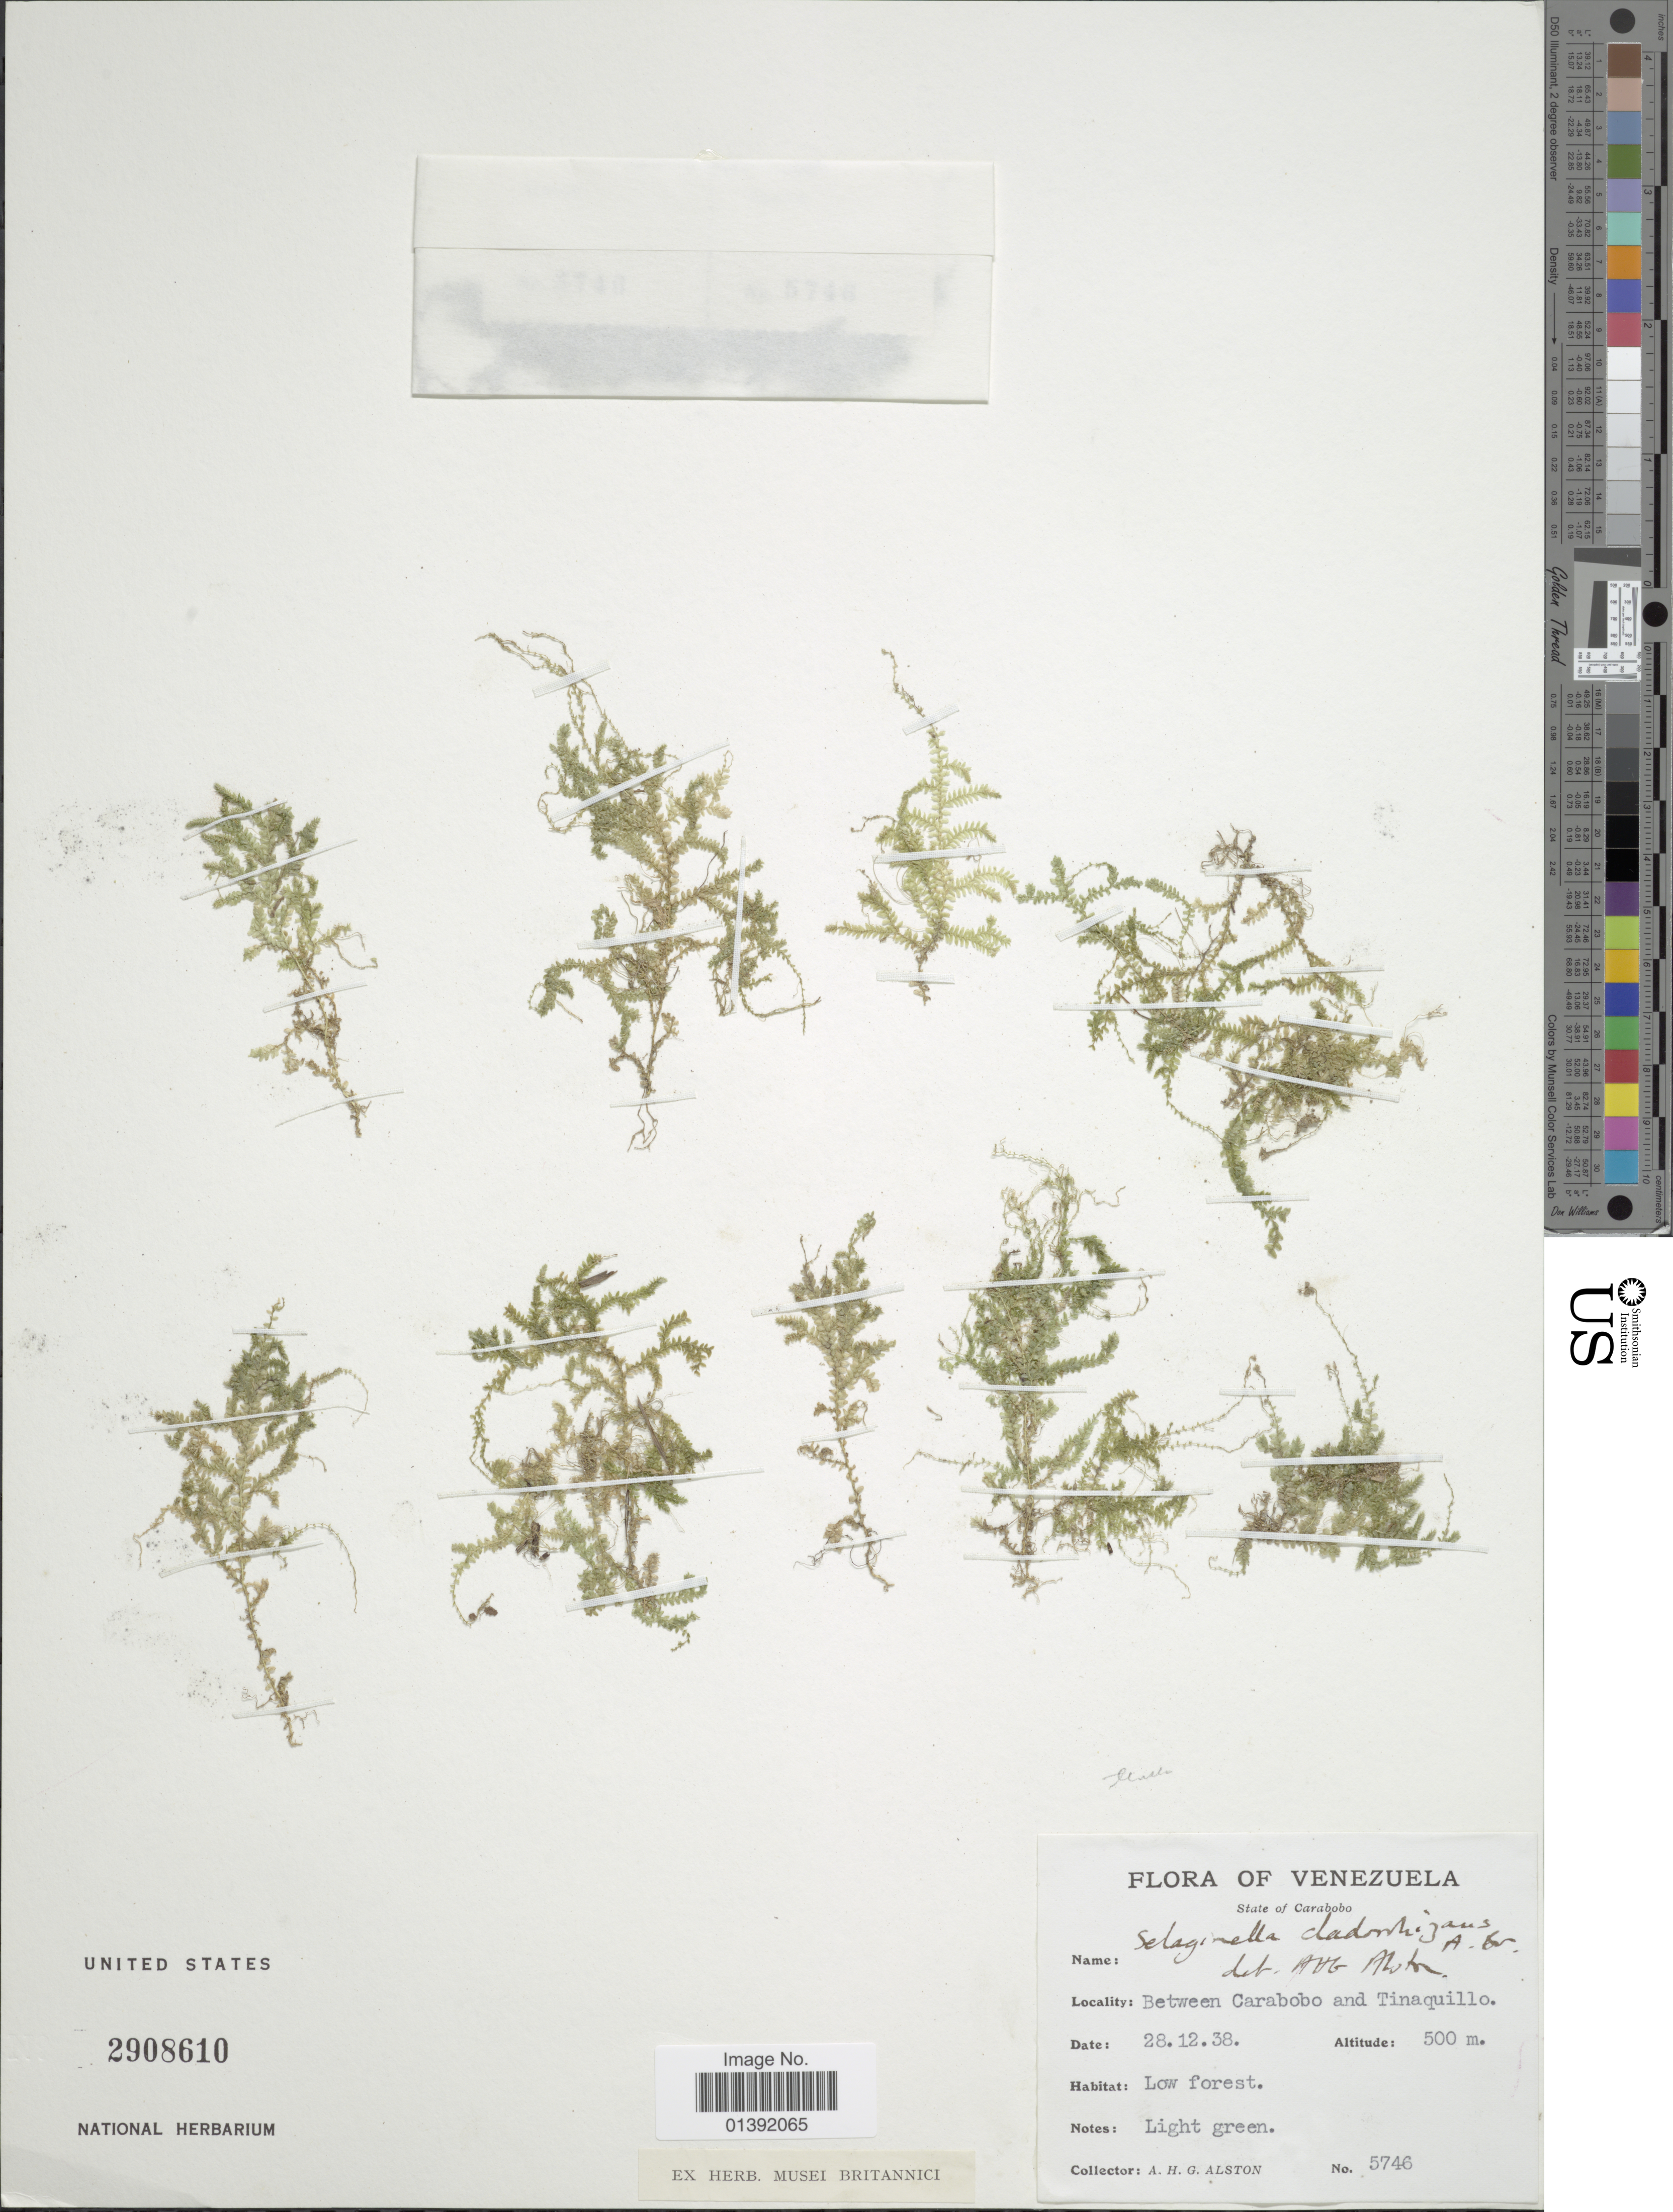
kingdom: Plantae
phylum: Tracheophyta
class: Lycopodiopsida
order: Selaginellales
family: Selaginellaceae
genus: Selaginella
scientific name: Selaginella tenella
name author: (P. Beauv.) Spring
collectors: A. H. Alston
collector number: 5746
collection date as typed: Transcribed d/m/y: 28/12/38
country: Venezuela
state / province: Carabobo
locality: Between Carabobo and Tinaquillo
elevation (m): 500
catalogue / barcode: US 2908610